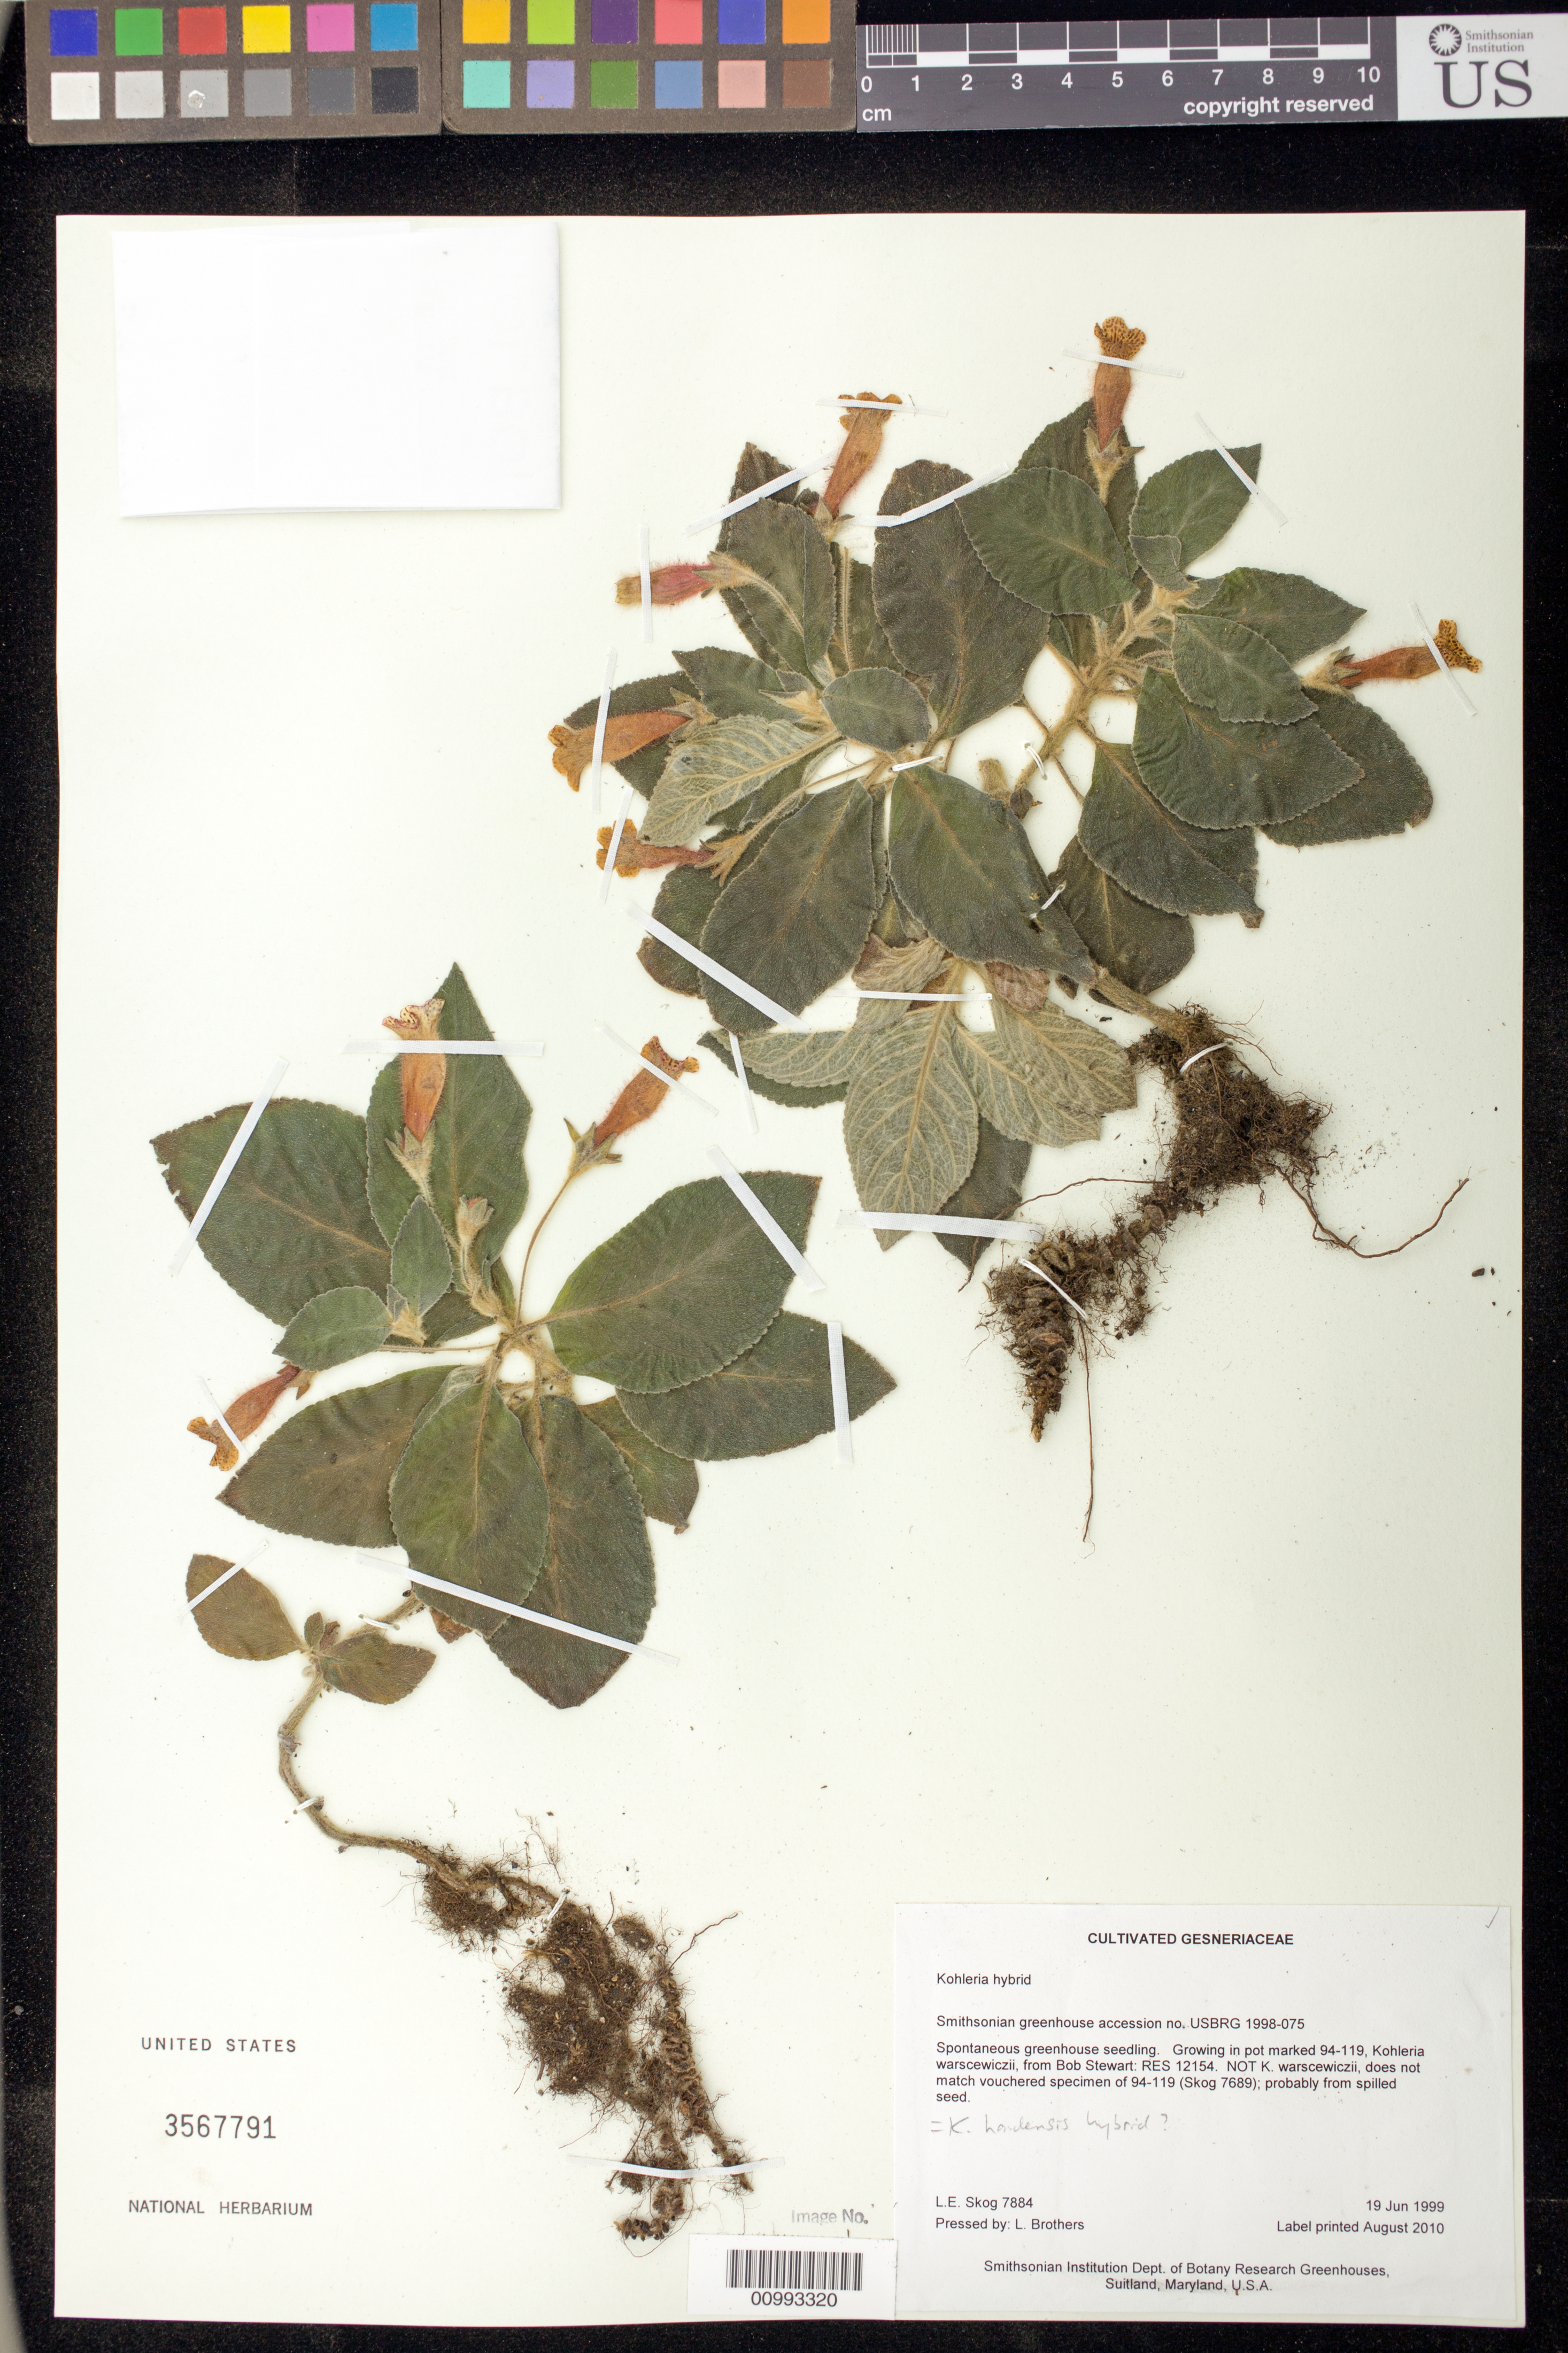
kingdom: Plantae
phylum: Tracheophyta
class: Magnoliopsida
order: Lamiales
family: Gesneriaceae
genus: Kohleria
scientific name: Kohleria hybrid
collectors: L. E. Skog & L. Brothers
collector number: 7884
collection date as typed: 19 Jun 1999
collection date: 1999-06-19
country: United States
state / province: Maryland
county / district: Prince George's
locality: Smithsonian Institution Dept. of Botany Research Greenhouses, Suitland, Maryland, U.S.A.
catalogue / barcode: US 3567791